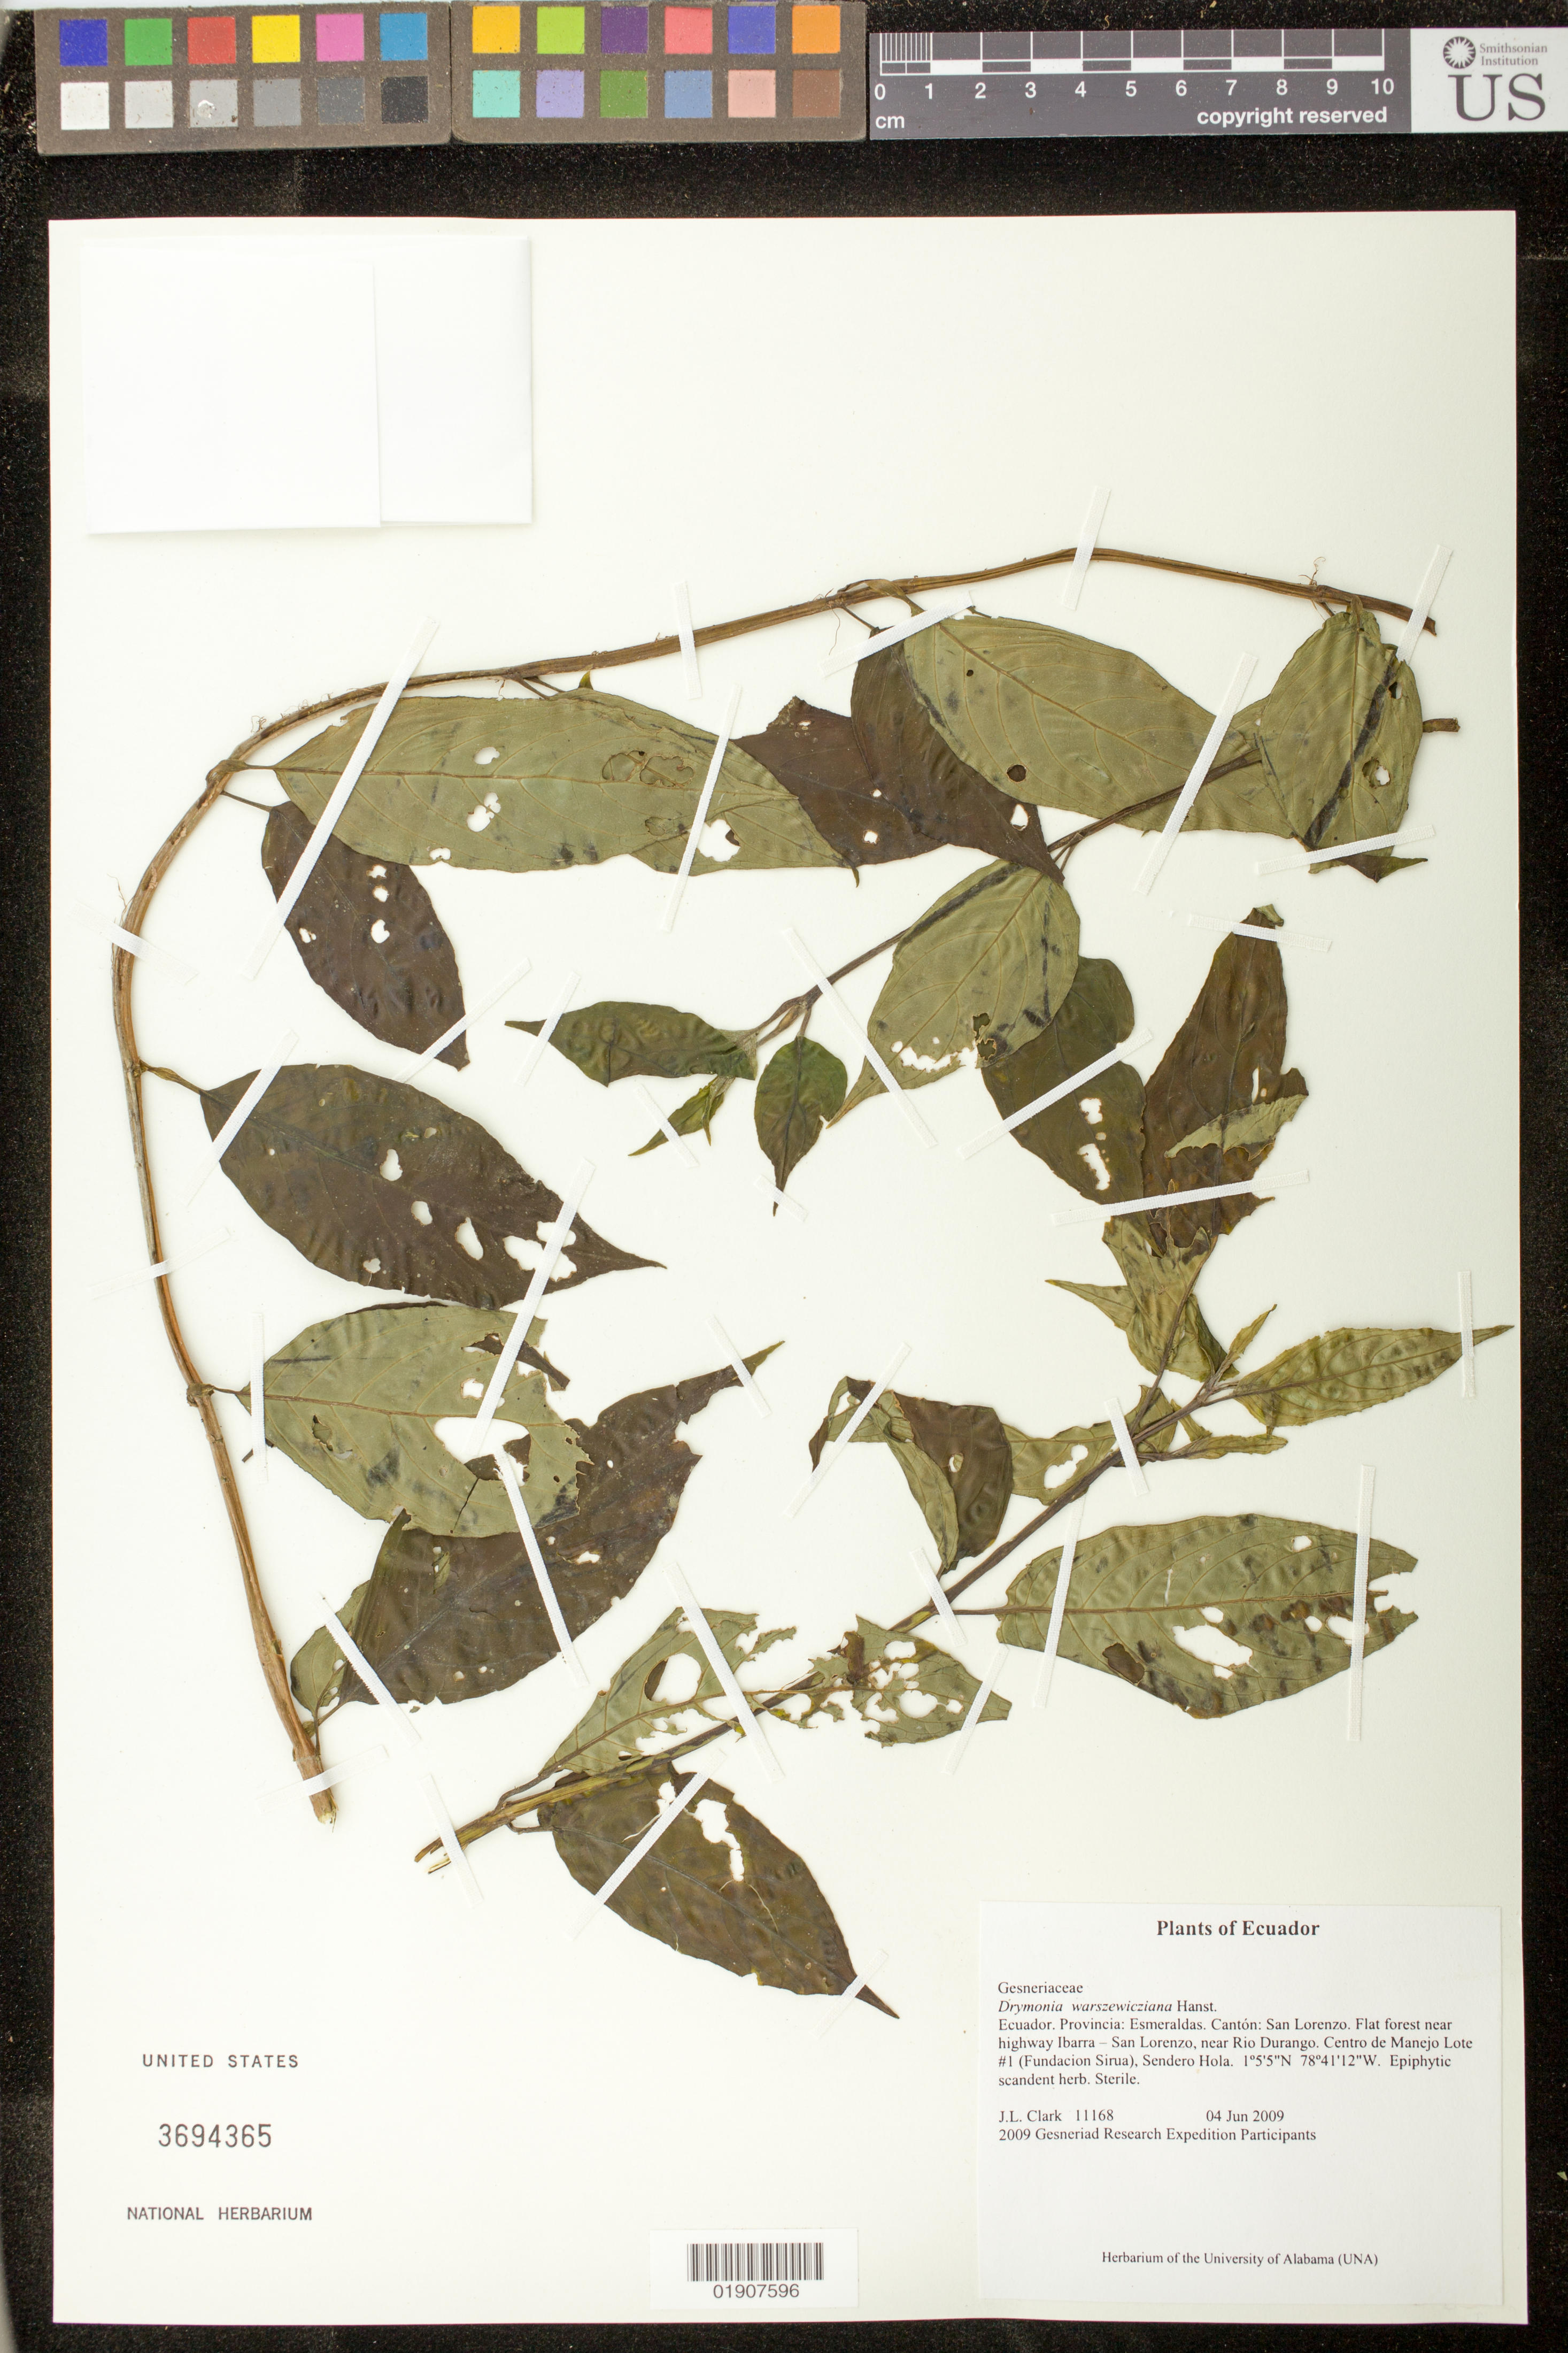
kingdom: Plantae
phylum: Tracheophyta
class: Magnoliopsida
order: Lamiales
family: Gesneriaceae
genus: Drymonia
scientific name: Drymonia warszewicziana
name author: Hanst.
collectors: J. L. Clark & 2009 Gesneriad Research Expedition Participants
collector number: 11168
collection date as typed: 04 Jun 2009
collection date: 2009-06-04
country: Ecuador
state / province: Esmeraldas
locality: Provincia: Esmeraldas. Cantón: San Lorenzo. Flat forest near highway Ibarra - San Lorenzo, near Rio Durango. Centro de Manejo Lote #1 (Fundacion Sirua), Sendero Hola.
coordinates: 1 05 5 N, 78 41 12 W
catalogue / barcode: US 3694365